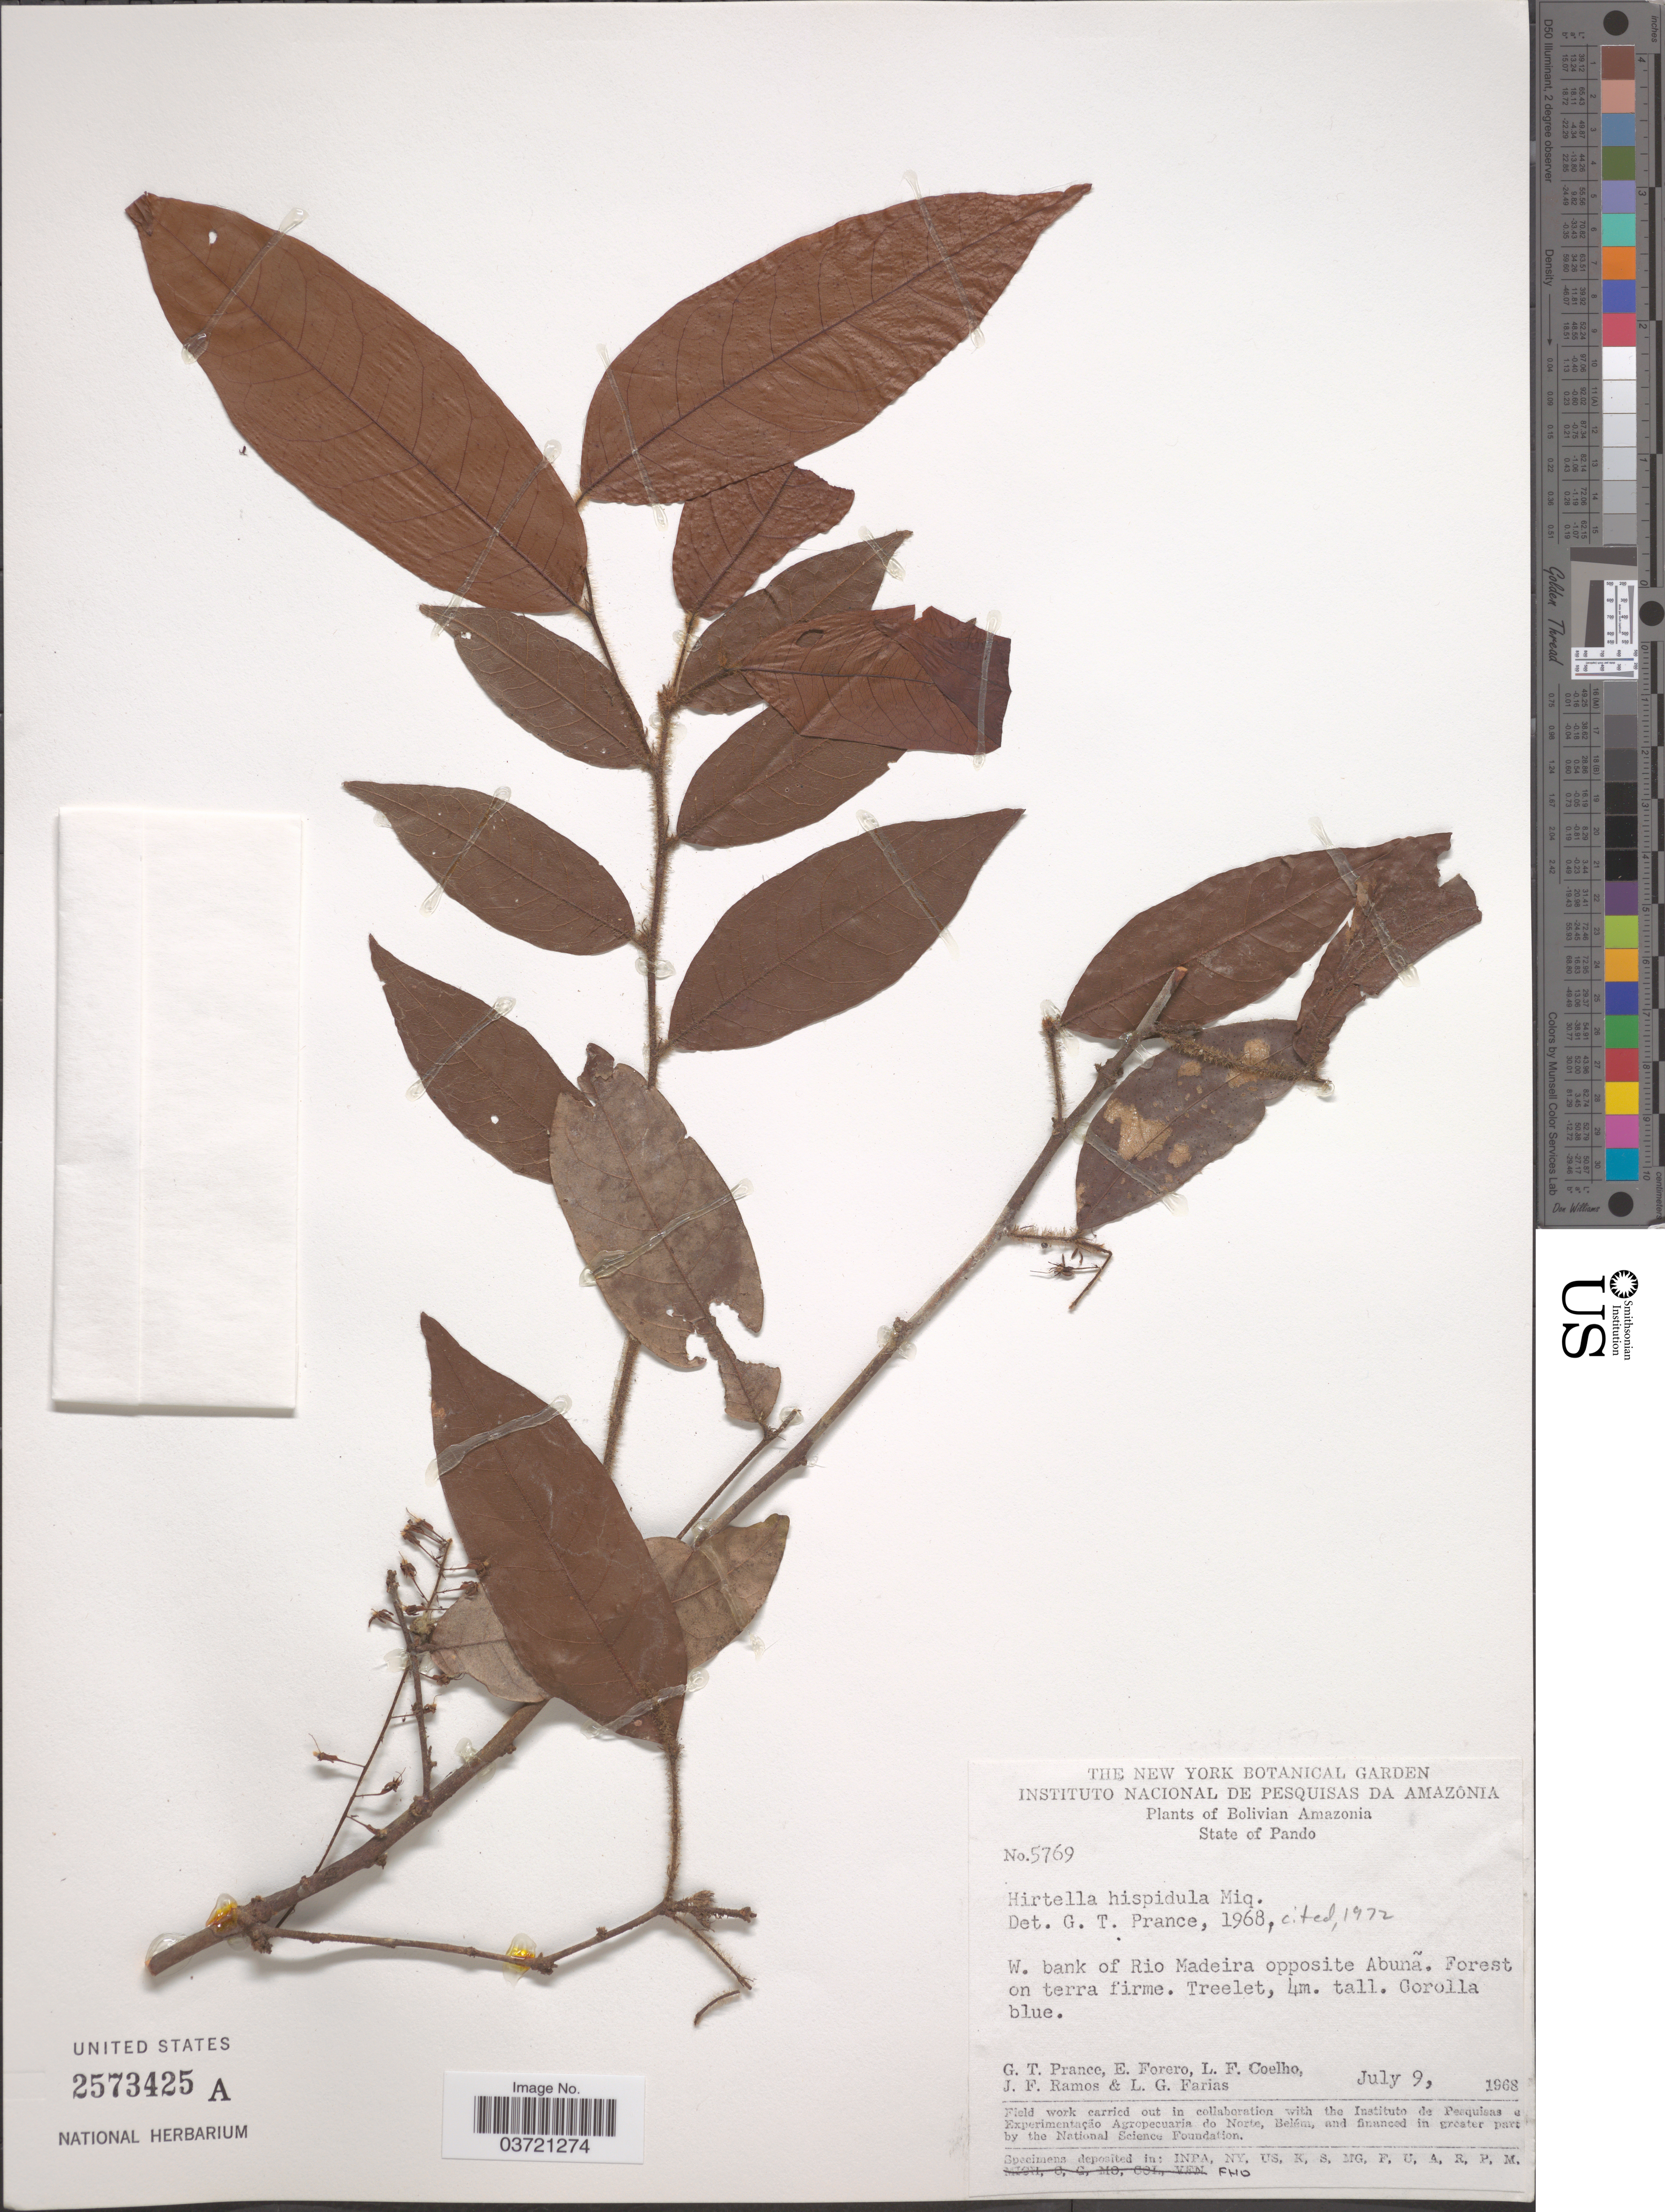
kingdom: Plantae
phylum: Tracheophyta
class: Magnoliopsida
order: Malpighiales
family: Chrysobalanaceae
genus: Hirtella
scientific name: Hirtella hispidula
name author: Miq.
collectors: G. T. Prance, E. Forero, L. F. Coelho, J. F. Ramos & L. G. Farias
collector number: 5769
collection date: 1968-07-09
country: Bolivia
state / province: Pando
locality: Bolivian Amazonia. W. bank of Rio Madeira opposite Abuña.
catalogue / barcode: US 2573425A